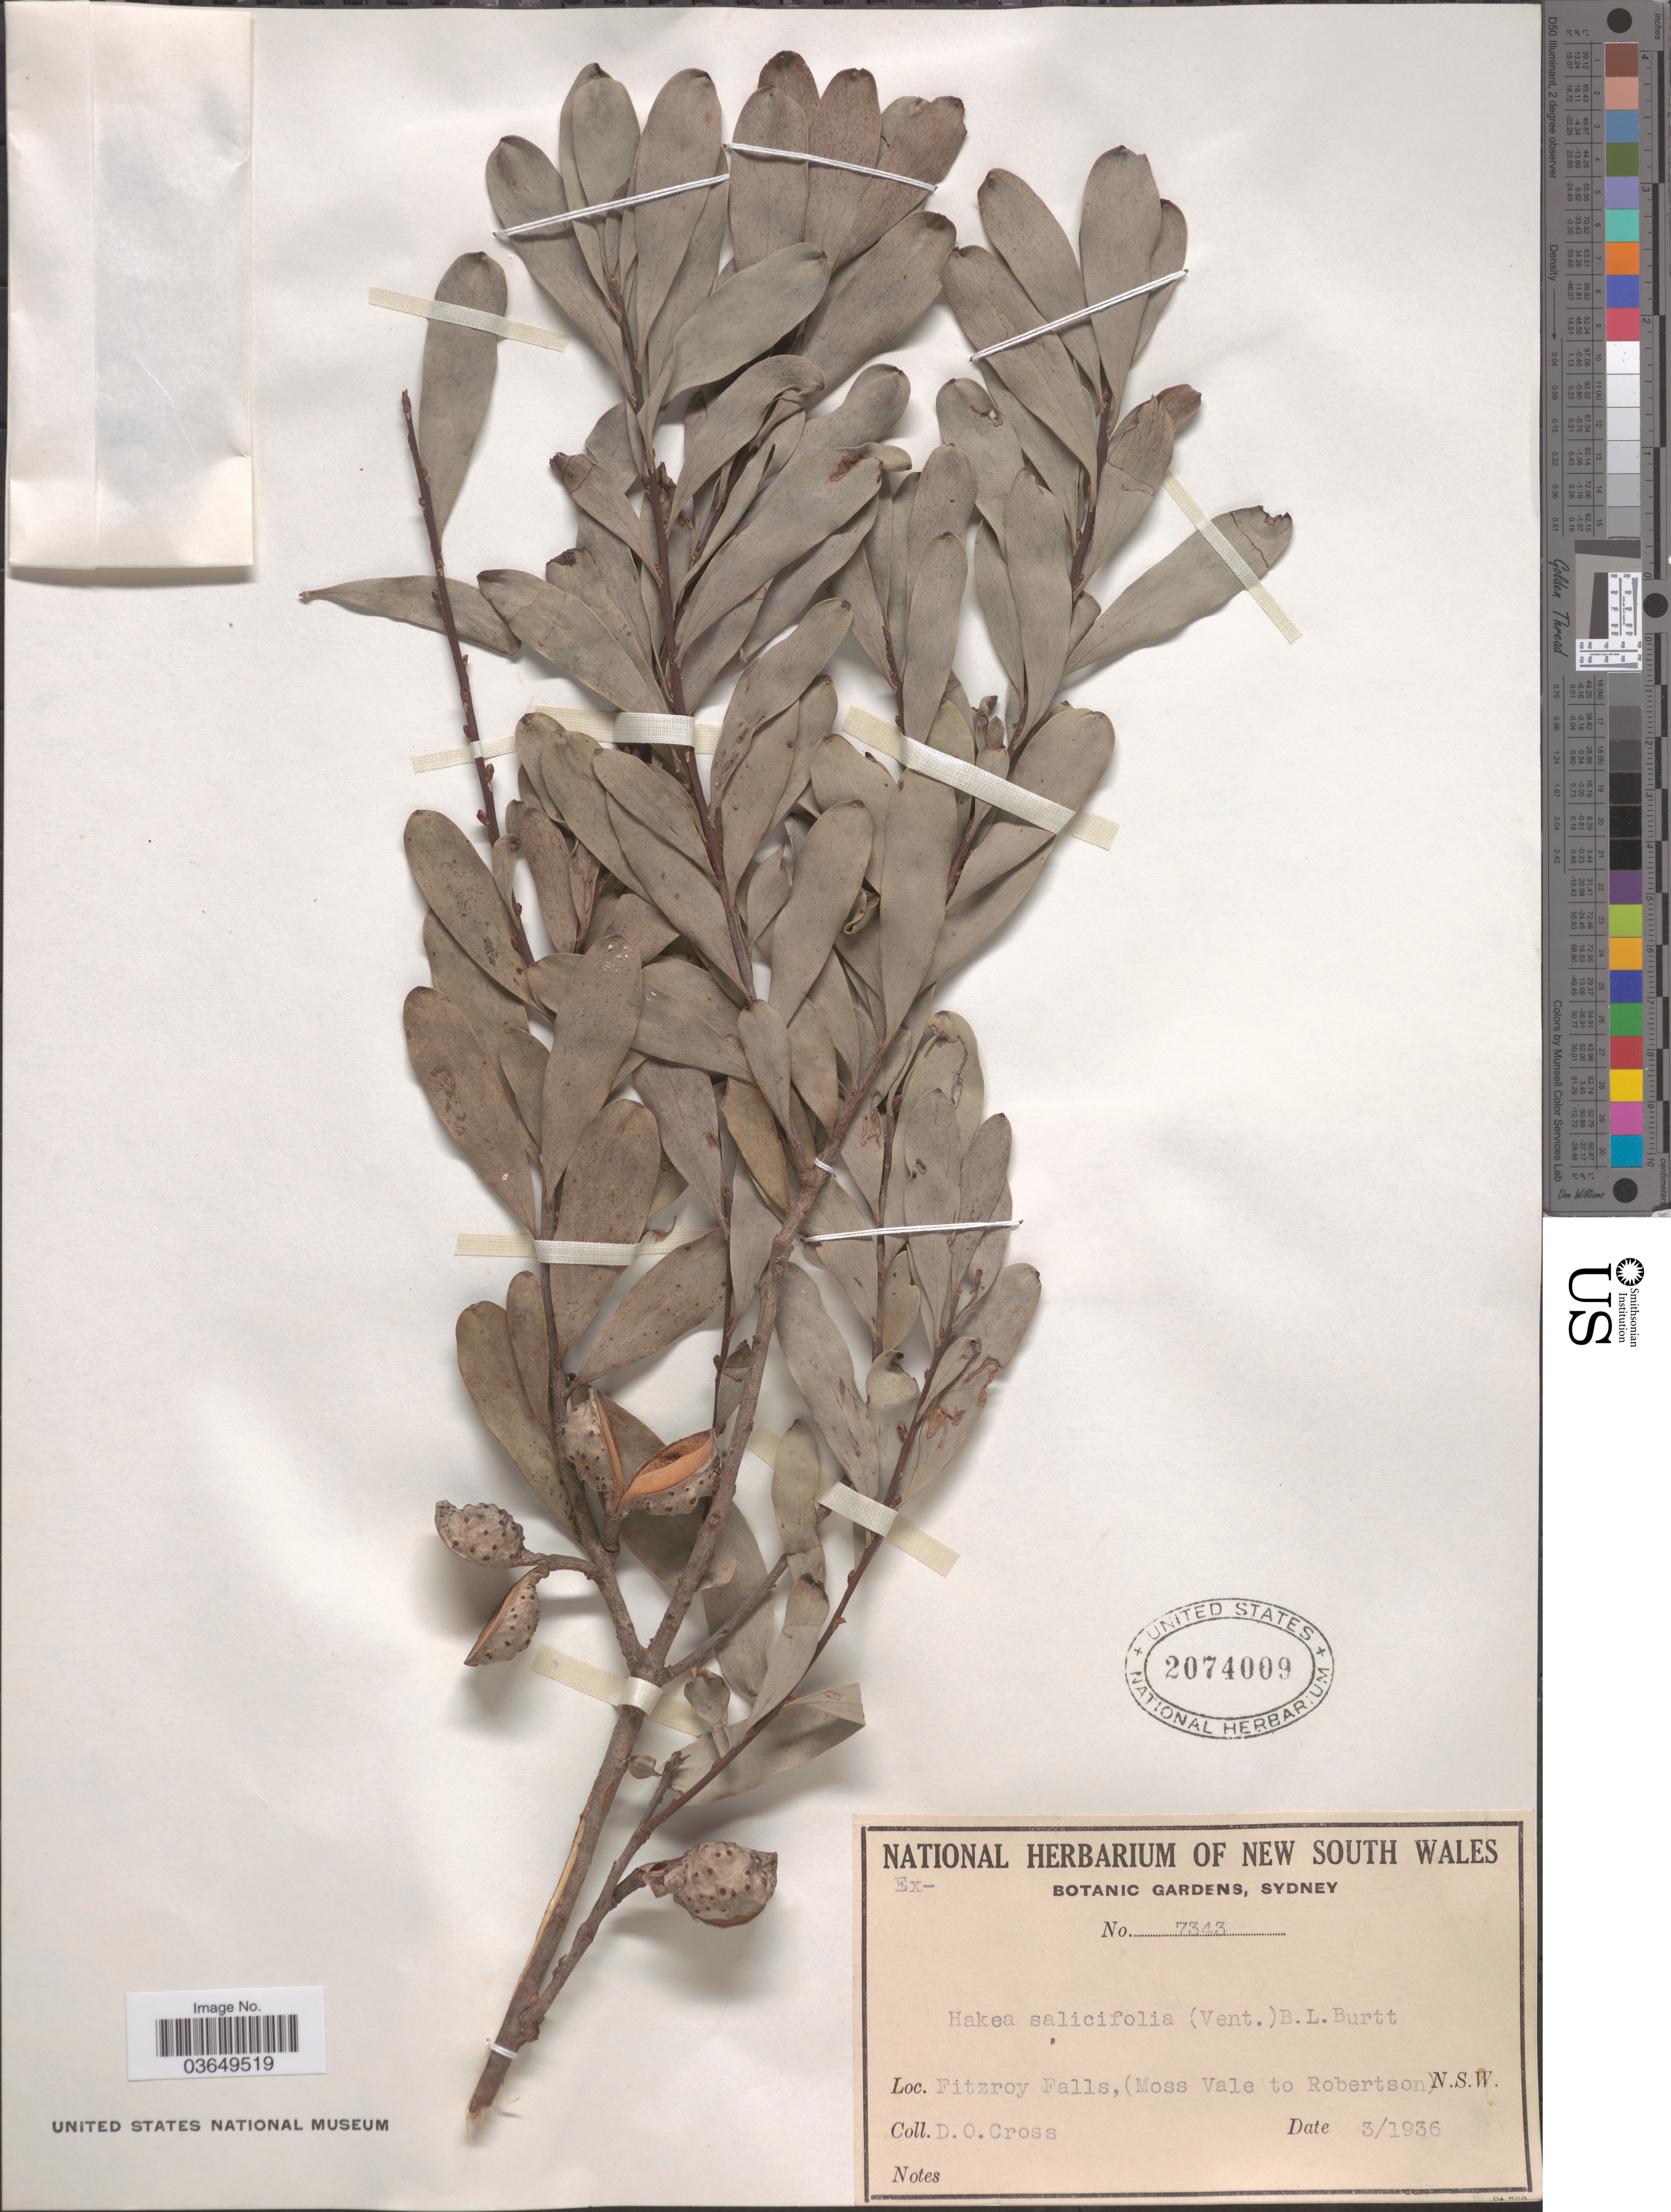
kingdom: Plantae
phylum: Tracheophyta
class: Magnoliopsida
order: Proteales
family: Proteaceae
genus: Hakea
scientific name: Hakea salicifolia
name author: (Vent.) B.L. Burtt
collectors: D. Cross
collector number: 7343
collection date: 1936-03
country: Australia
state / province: New South Wales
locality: Fitzroy Falls, (Moss Vale to Robertson).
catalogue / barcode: US 2074009